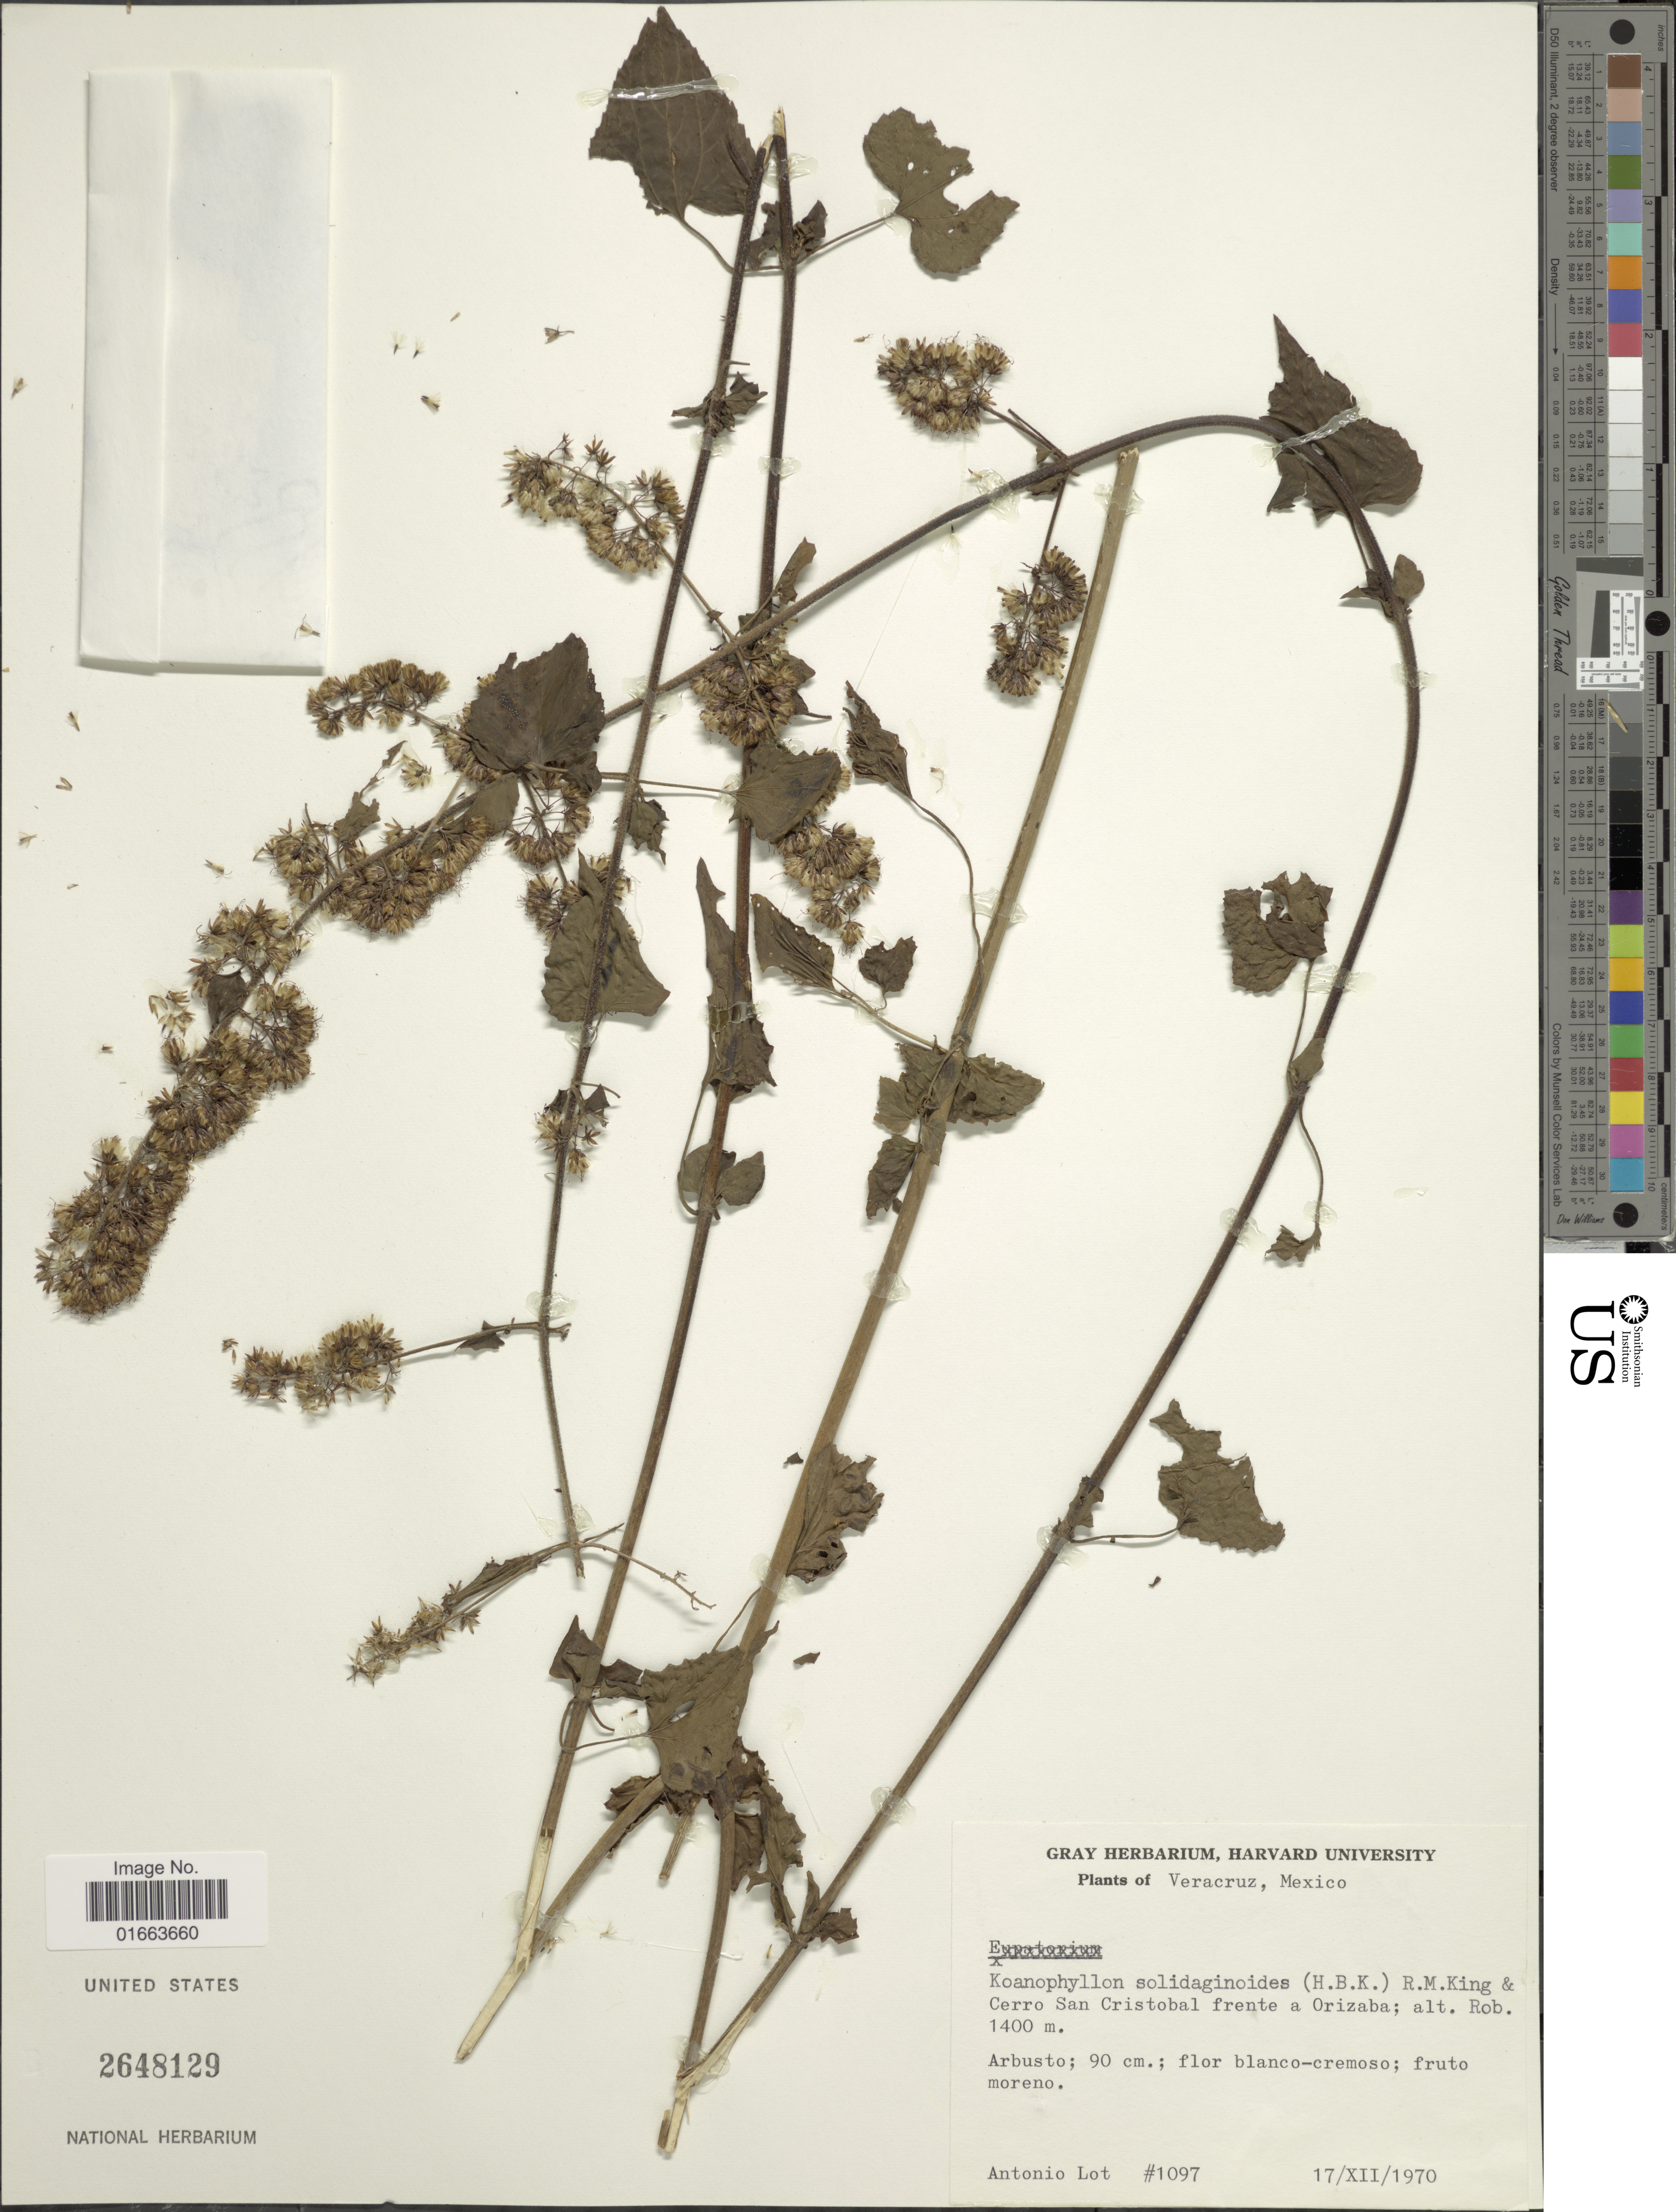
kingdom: Plantae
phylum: Tracheophyta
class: Magnoliopsida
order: Asterales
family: Asteraceae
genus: Koanophyllon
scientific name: Koanophyllon solidaginoides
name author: (Kunth) R.M. King & H. Rob.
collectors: Lot, A.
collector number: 1097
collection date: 1970-12-17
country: Mexico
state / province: Veracruz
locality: Veracruz, Cerro San Cristobal frente a Orizaba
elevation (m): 1400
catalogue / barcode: US 2648129